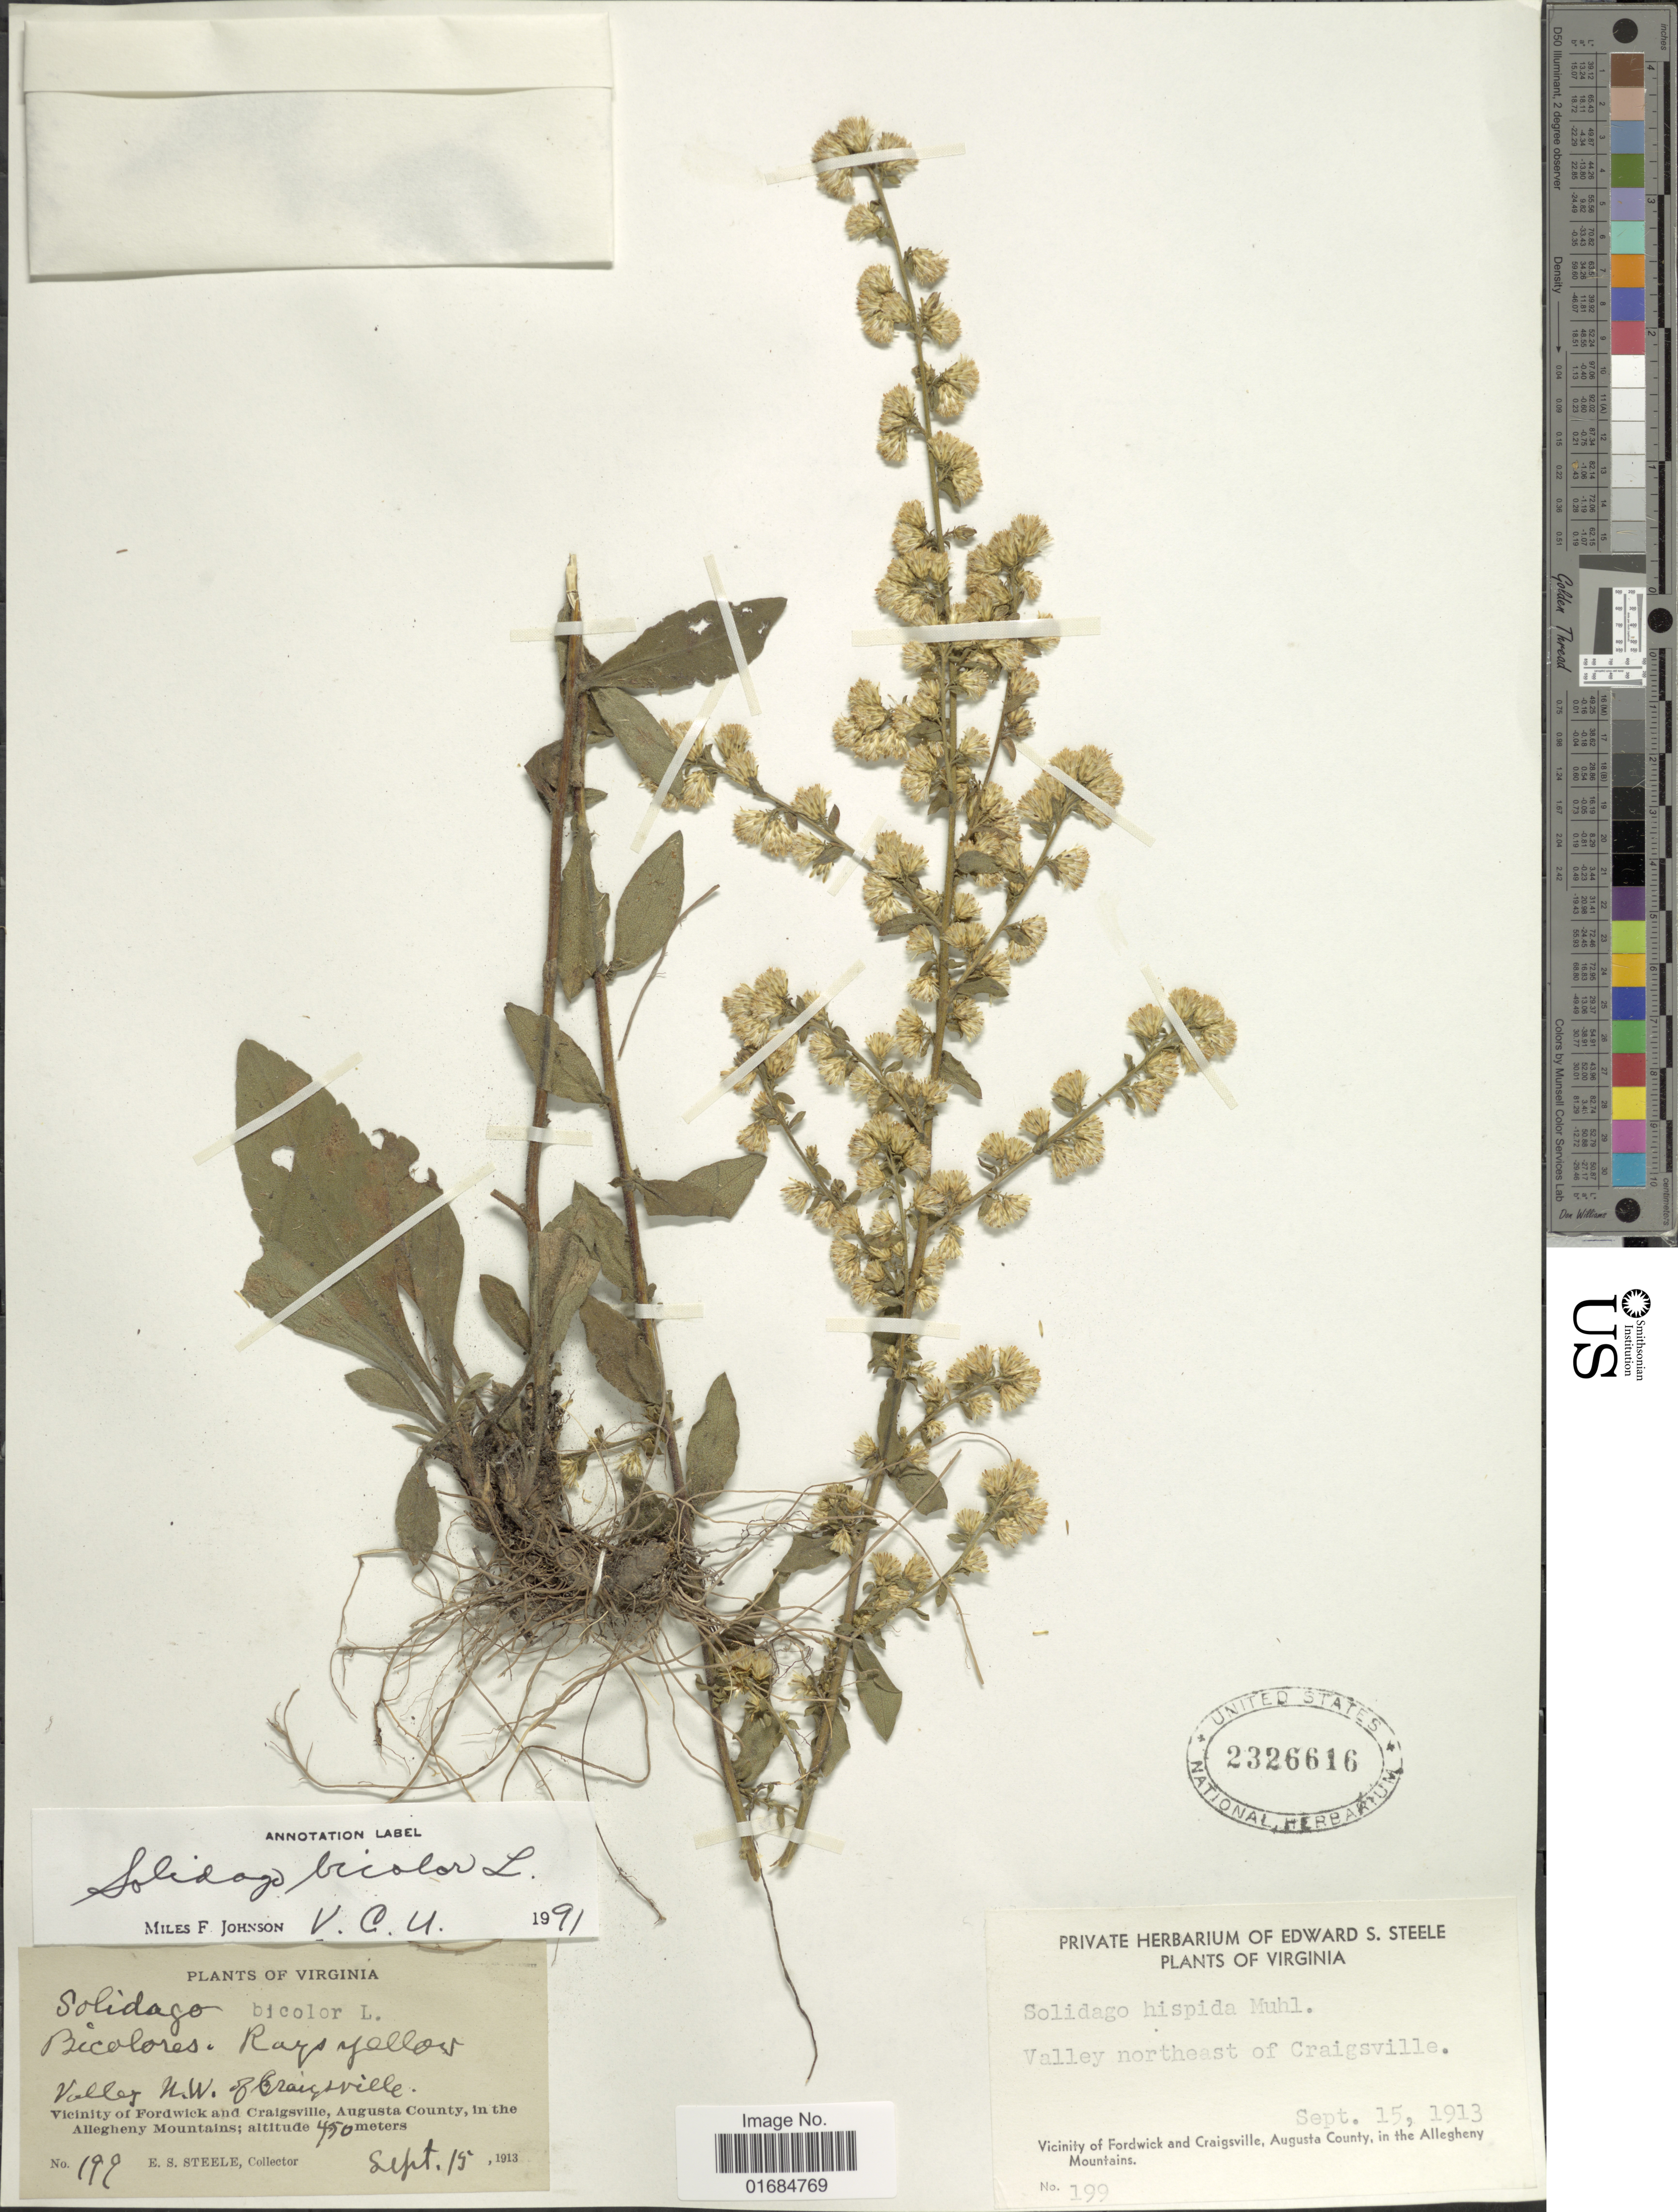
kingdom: Plantae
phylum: Tracheophyta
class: Magnoliopsida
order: Asterales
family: Asteraceae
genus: Solidago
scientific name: Solidago bicolor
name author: L.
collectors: E. Steele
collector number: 199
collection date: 1913-09-15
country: United States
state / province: Virginia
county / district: Augusta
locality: Virginia. Valley N.W. of Craigsville. Vicinity of Fordwick and Craigsville, Augusta County, in the Allegheny Mountains.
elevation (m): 450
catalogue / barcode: US 2326616